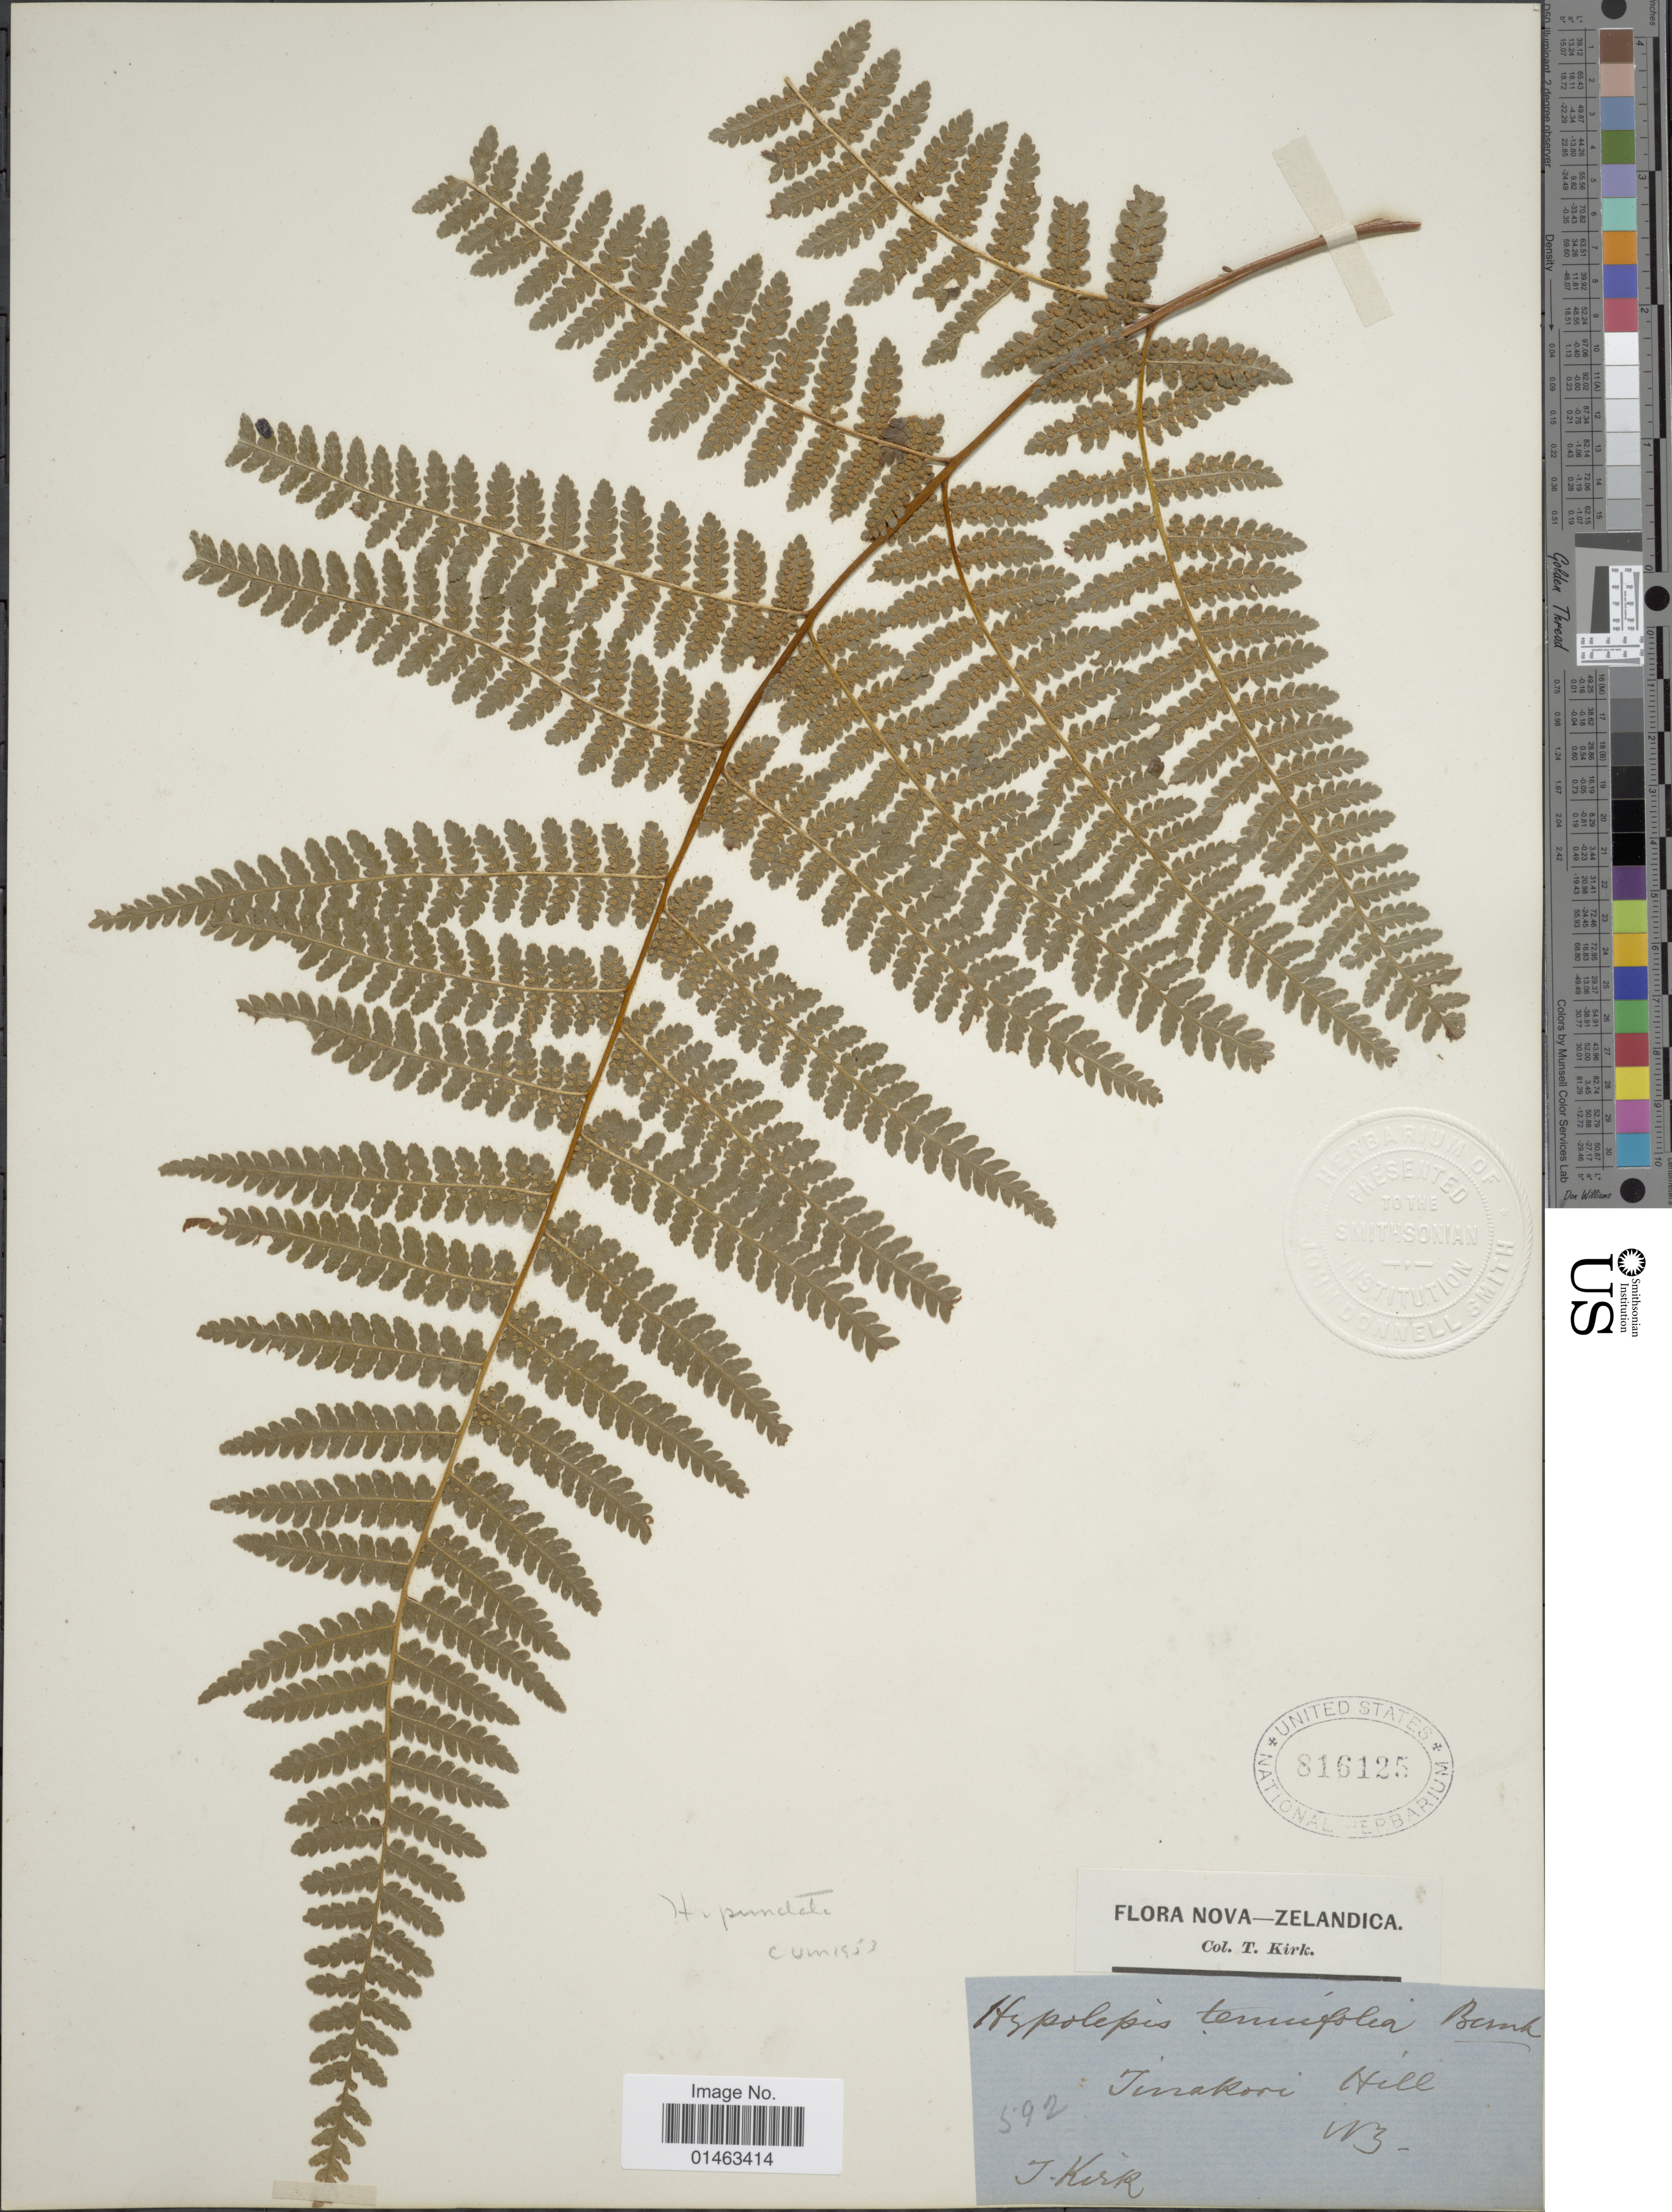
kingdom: Plantae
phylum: Tracheophyta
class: Polypodiopsida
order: Polypodiales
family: Dennstaedtiaceae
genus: Hypolepis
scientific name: Hypolepis ambigua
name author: (A.J. Richards) Brownsey & Chinnock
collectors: T. Kirk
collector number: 592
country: New Zealand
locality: Tinakori Hill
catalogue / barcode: US 816125